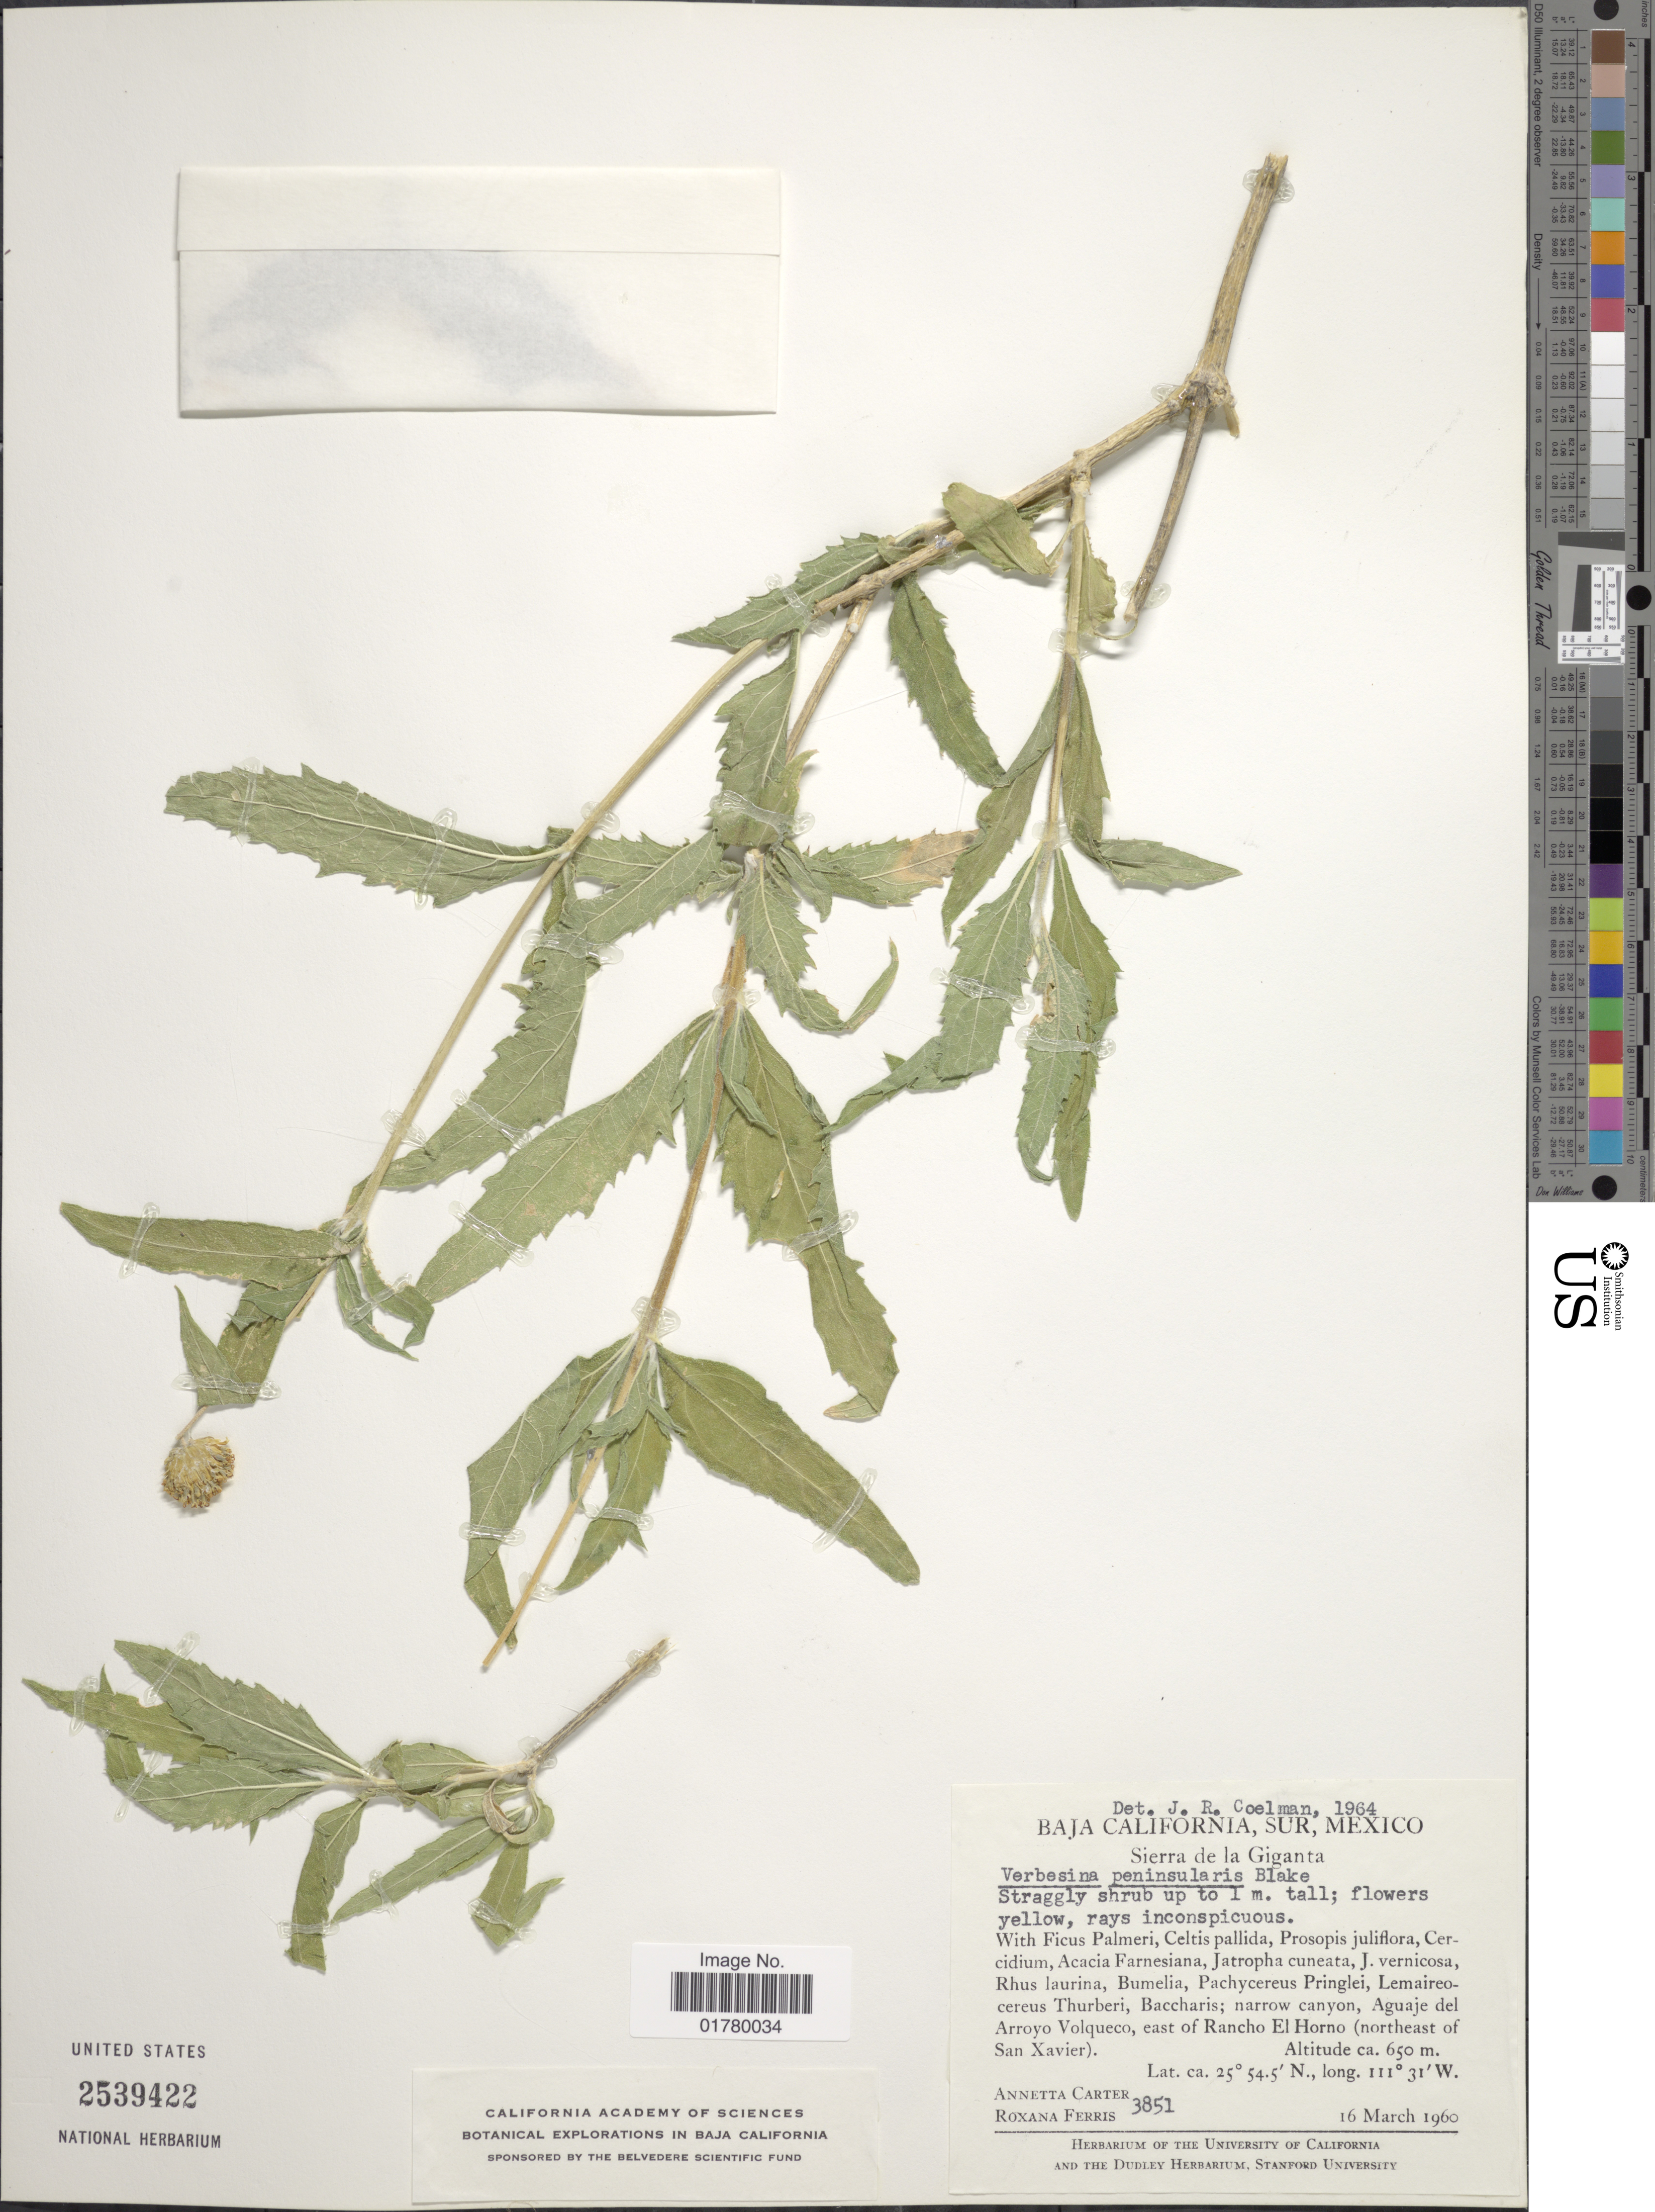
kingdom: Plantae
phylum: Tracheophyta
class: Magnoliopsida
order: Asterales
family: Asteraceae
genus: Verbesina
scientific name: Verbesina peninsularis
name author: S.F. Blake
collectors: A. Carter & R. S. Ferris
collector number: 3851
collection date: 1960-03-16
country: Mexico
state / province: Baja California Sur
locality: Sierra de la Giganta, narrow canyon, Aguaje del Arroyo Volqueco, east of Rancho El Horno (northeast of San Xavier)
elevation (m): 650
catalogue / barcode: US 2539422